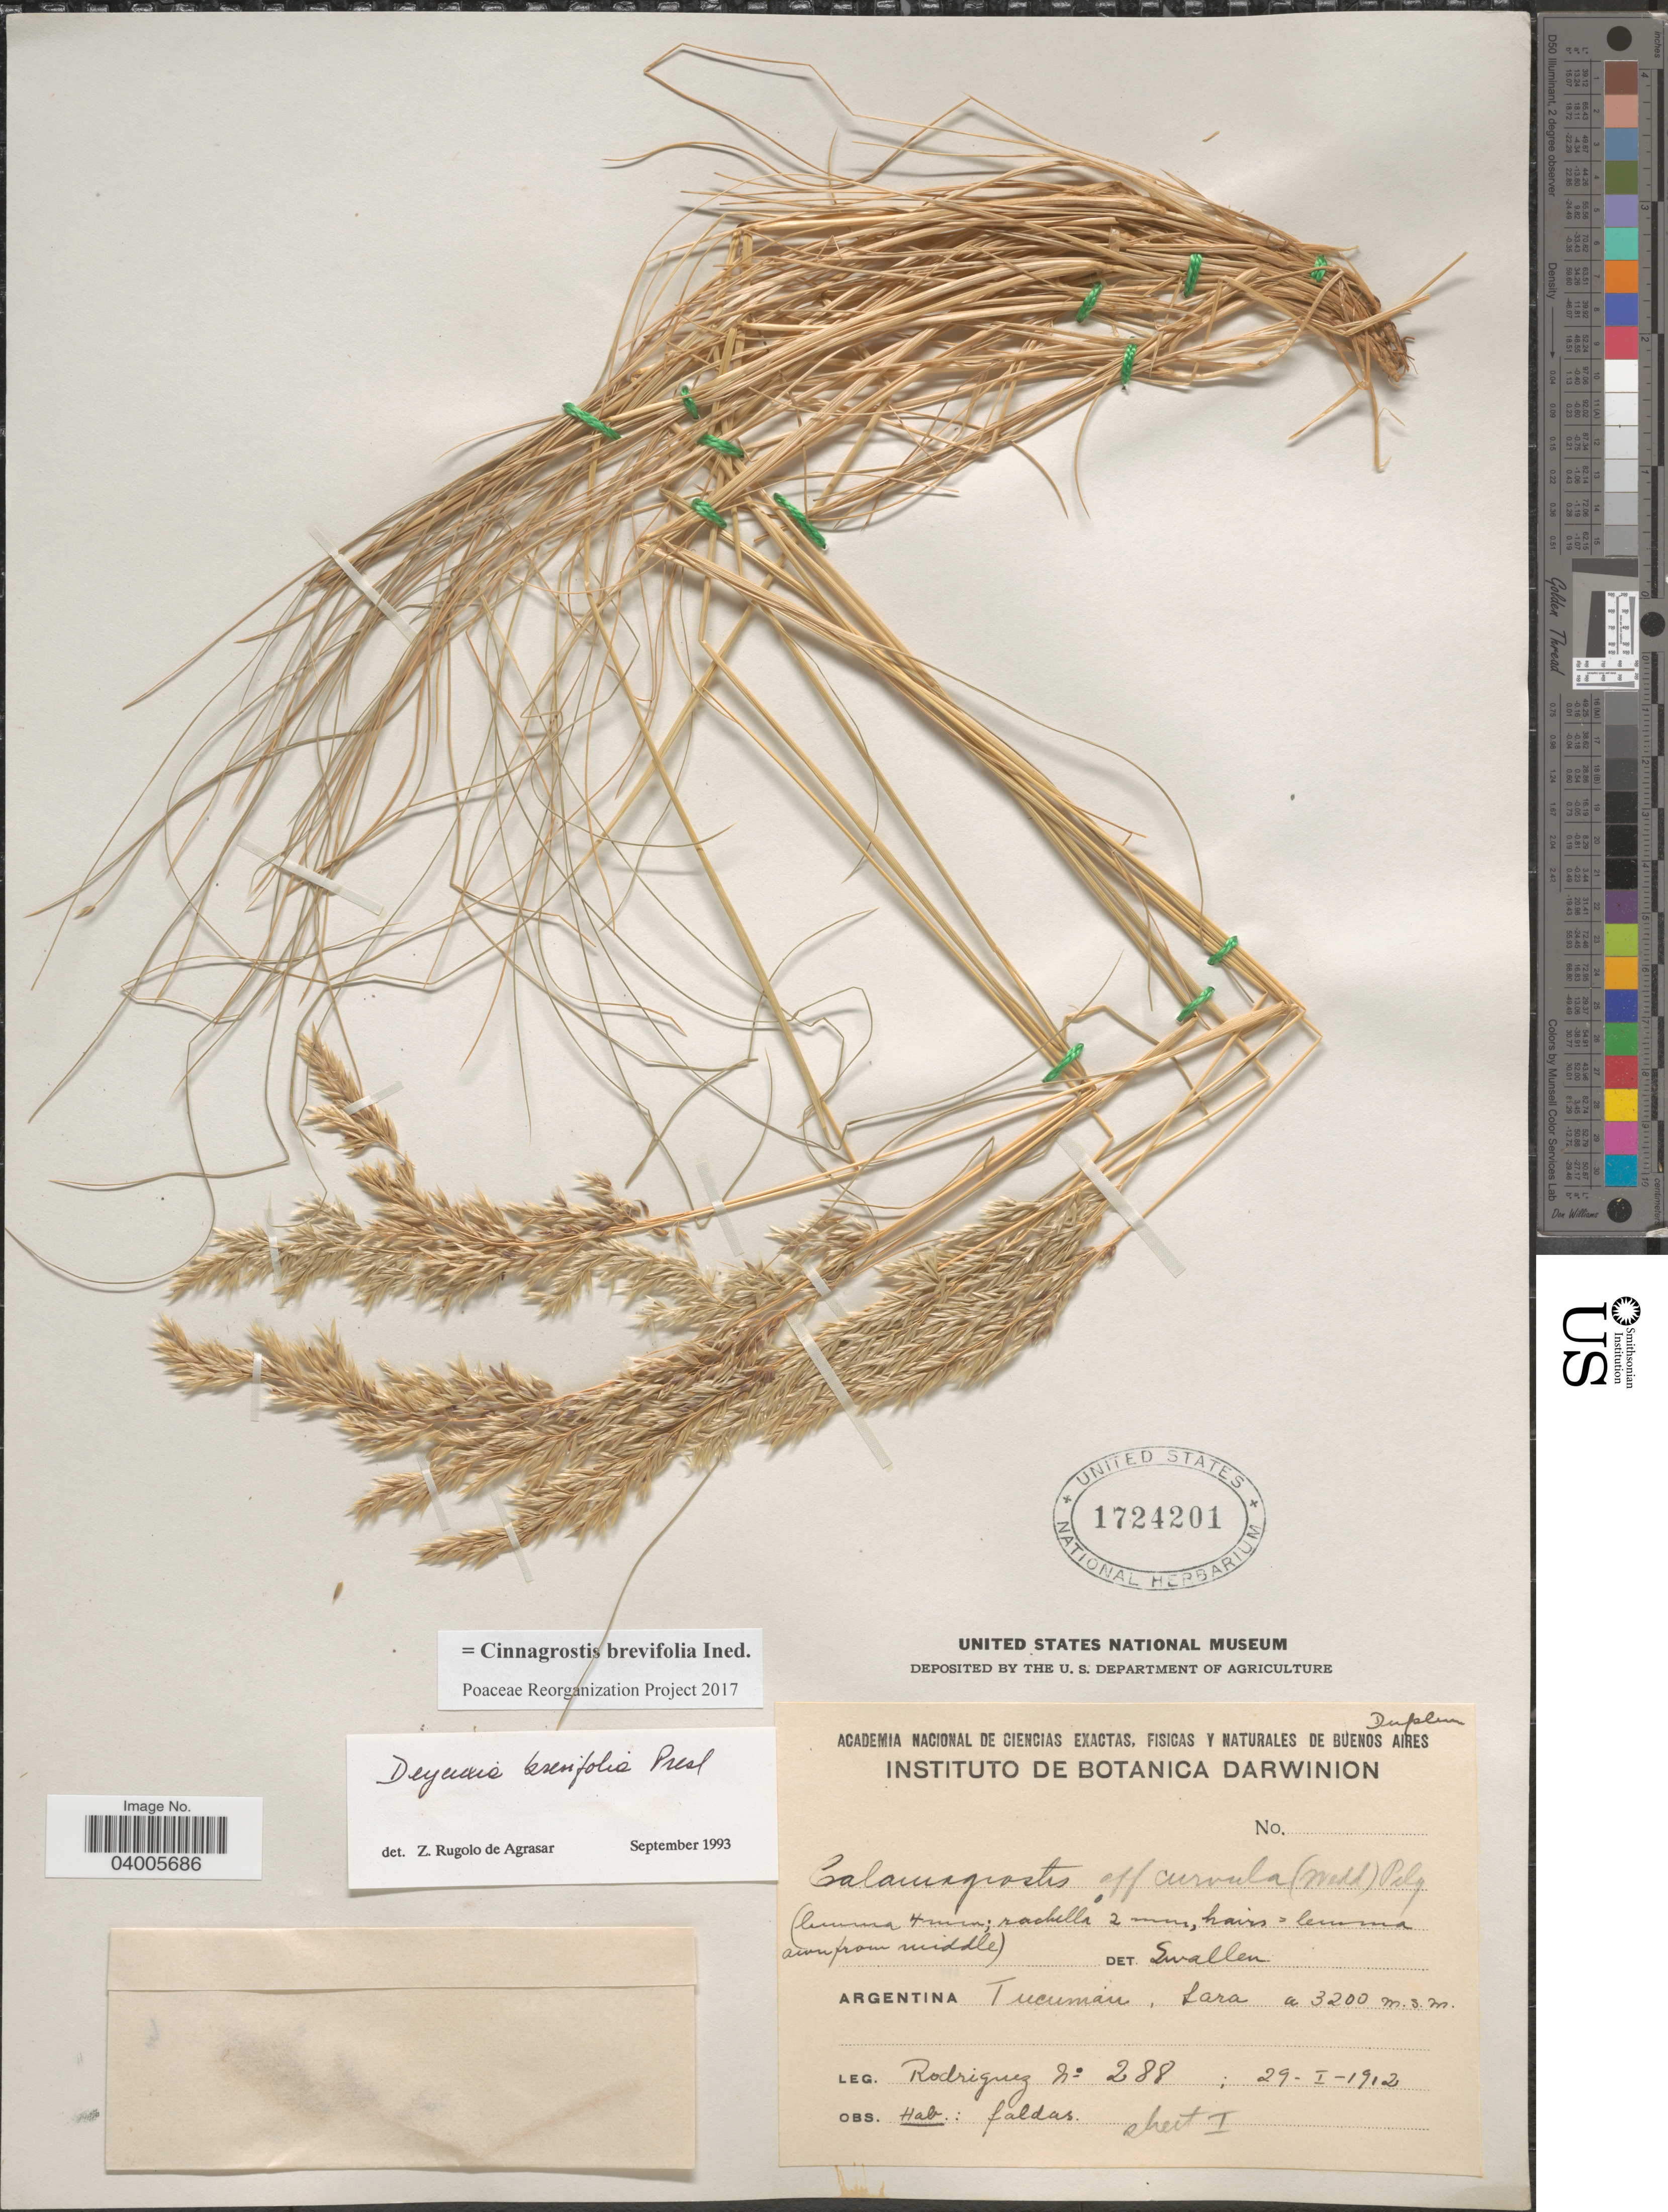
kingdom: Plantae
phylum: Tracheophyta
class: Liliopsida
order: Poales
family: Poaceae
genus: Cinnagrostis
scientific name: Cinnagrostis brevifolia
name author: (J. Presl) P.M. Peterson et al.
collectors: Rodriguez, --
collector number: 288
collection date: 1912-01-29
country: Argentina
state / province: Tucuman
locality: Lara.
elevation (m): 3200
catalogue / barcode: US 1724201